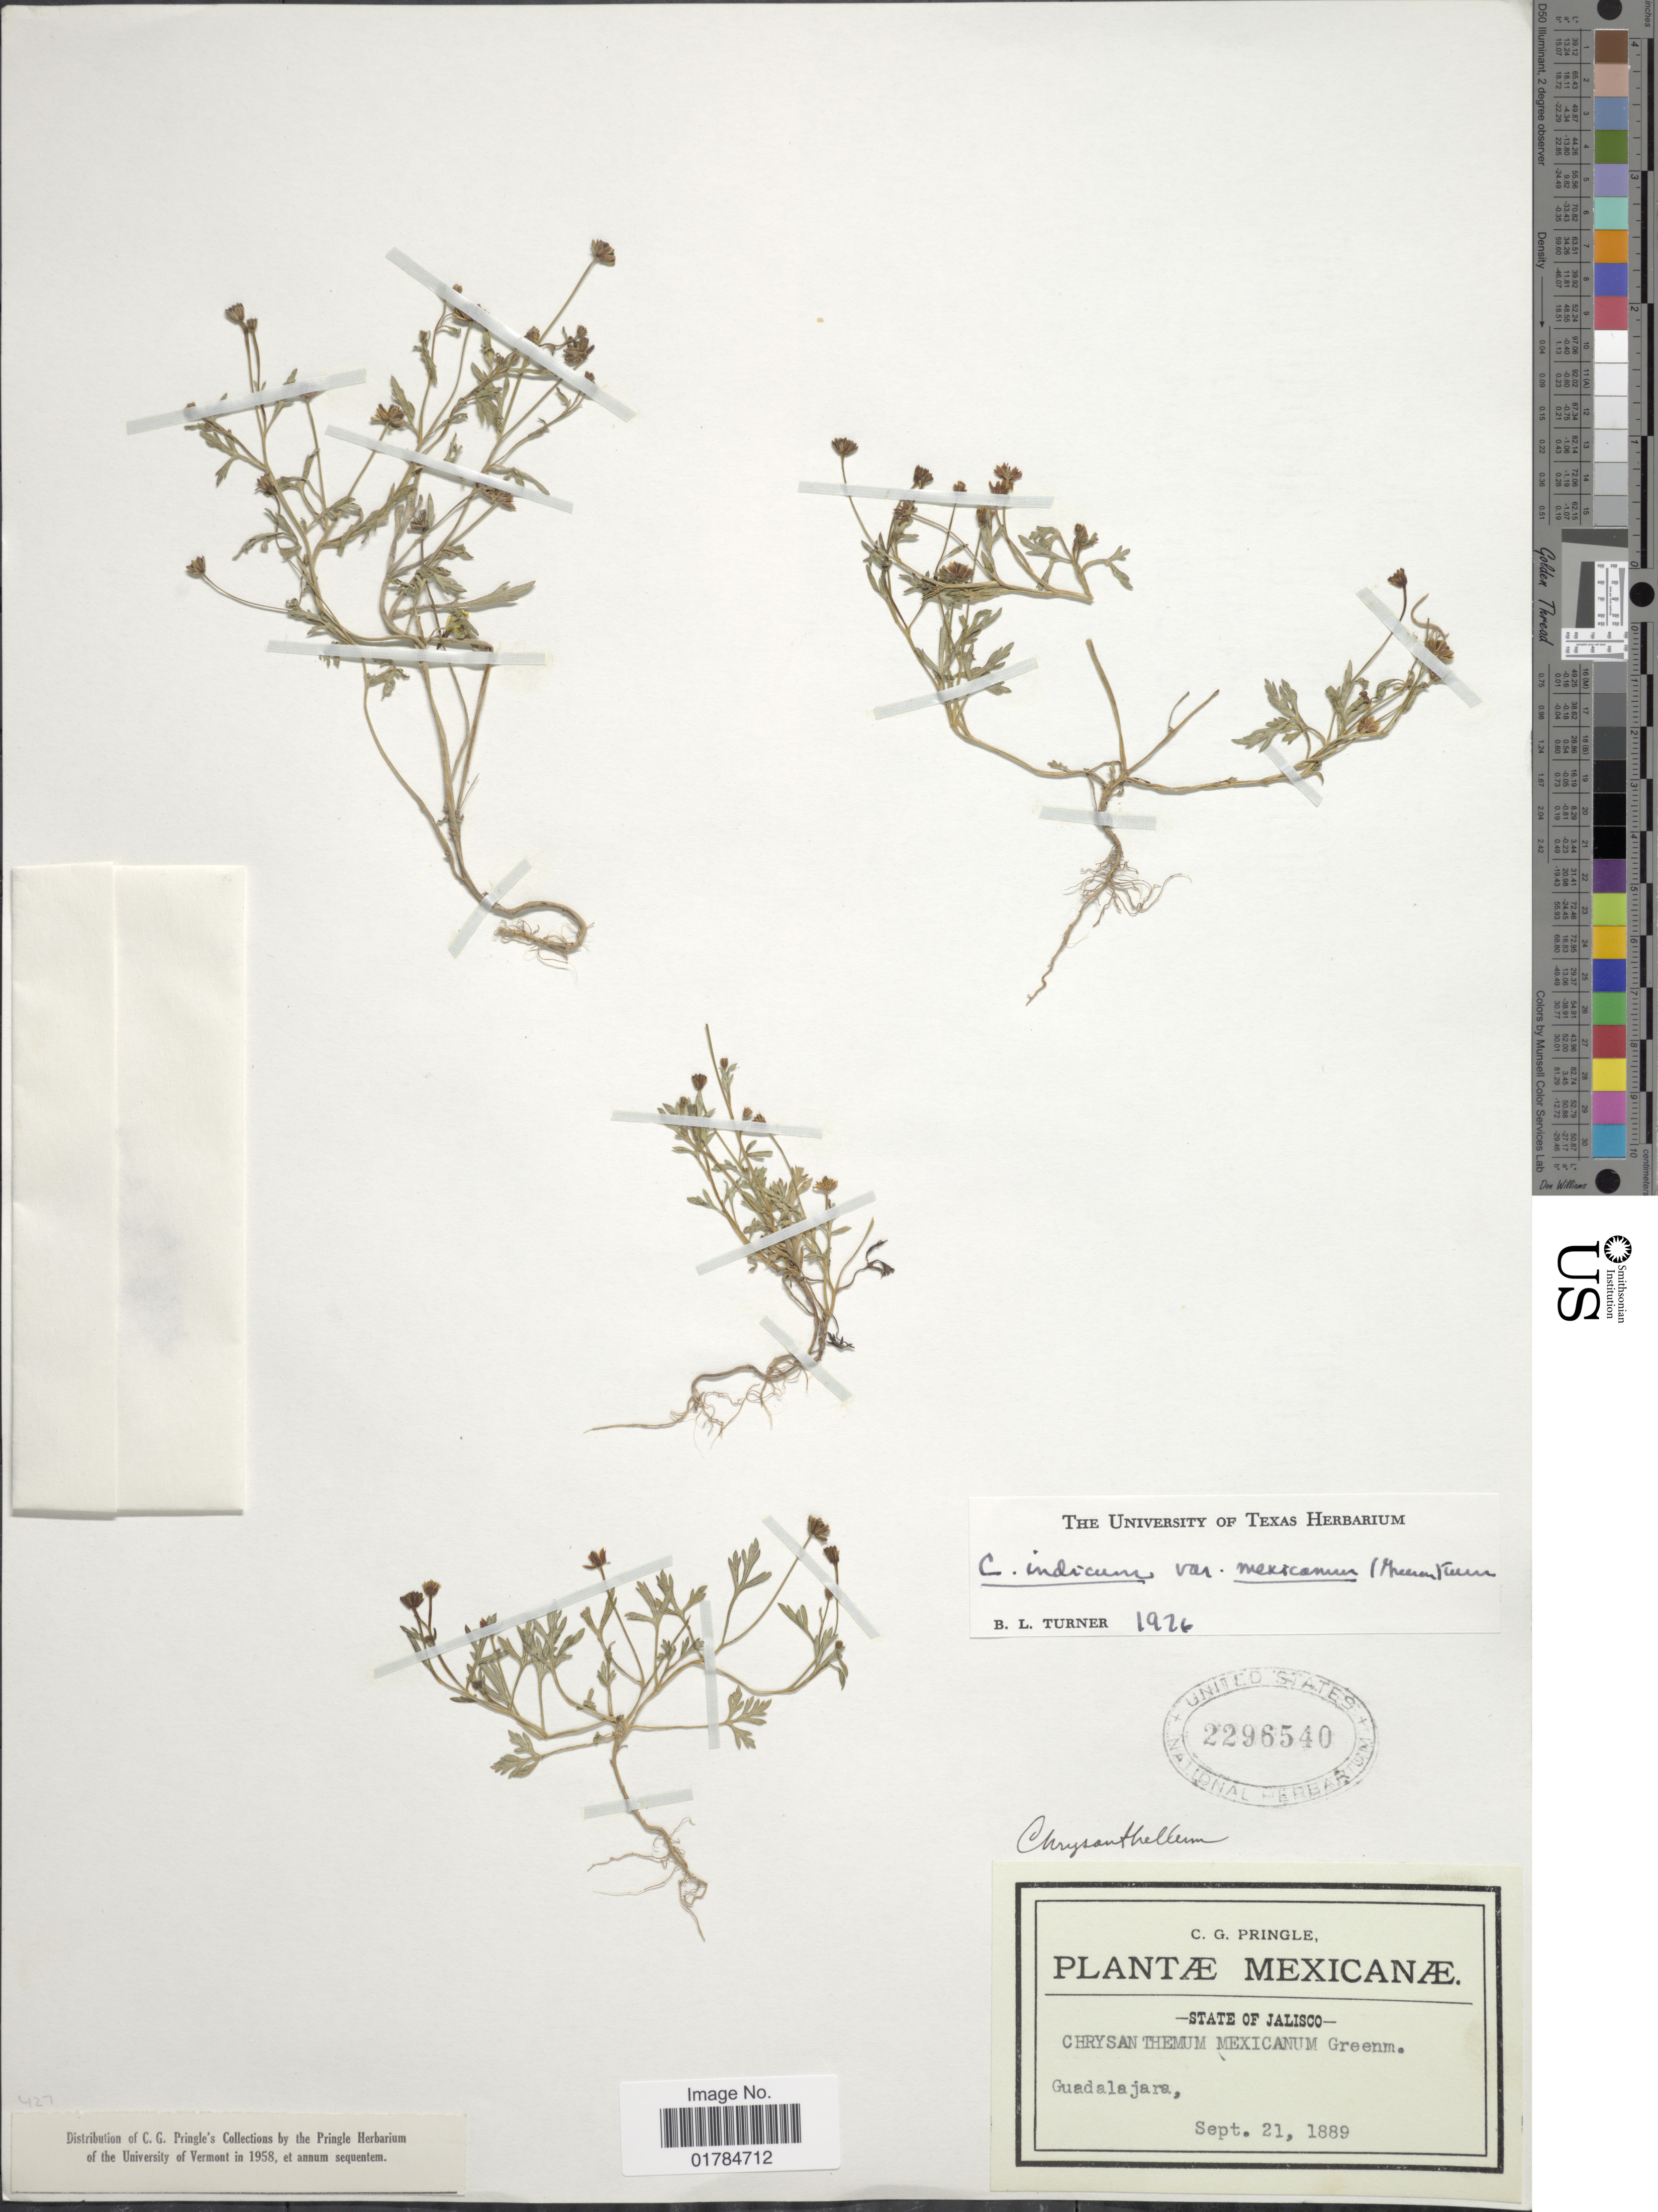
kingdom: Plantae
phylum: Tracheophyta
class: Magnoliopsida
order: Asterales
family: Asteraceae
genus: Chrysanthellum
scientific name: Chrysanthellum indicum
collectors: C. G. Pringle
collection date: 1889-09-21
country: Mexico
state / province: Jalisco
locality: Guadalajara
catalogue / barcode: US 2296540